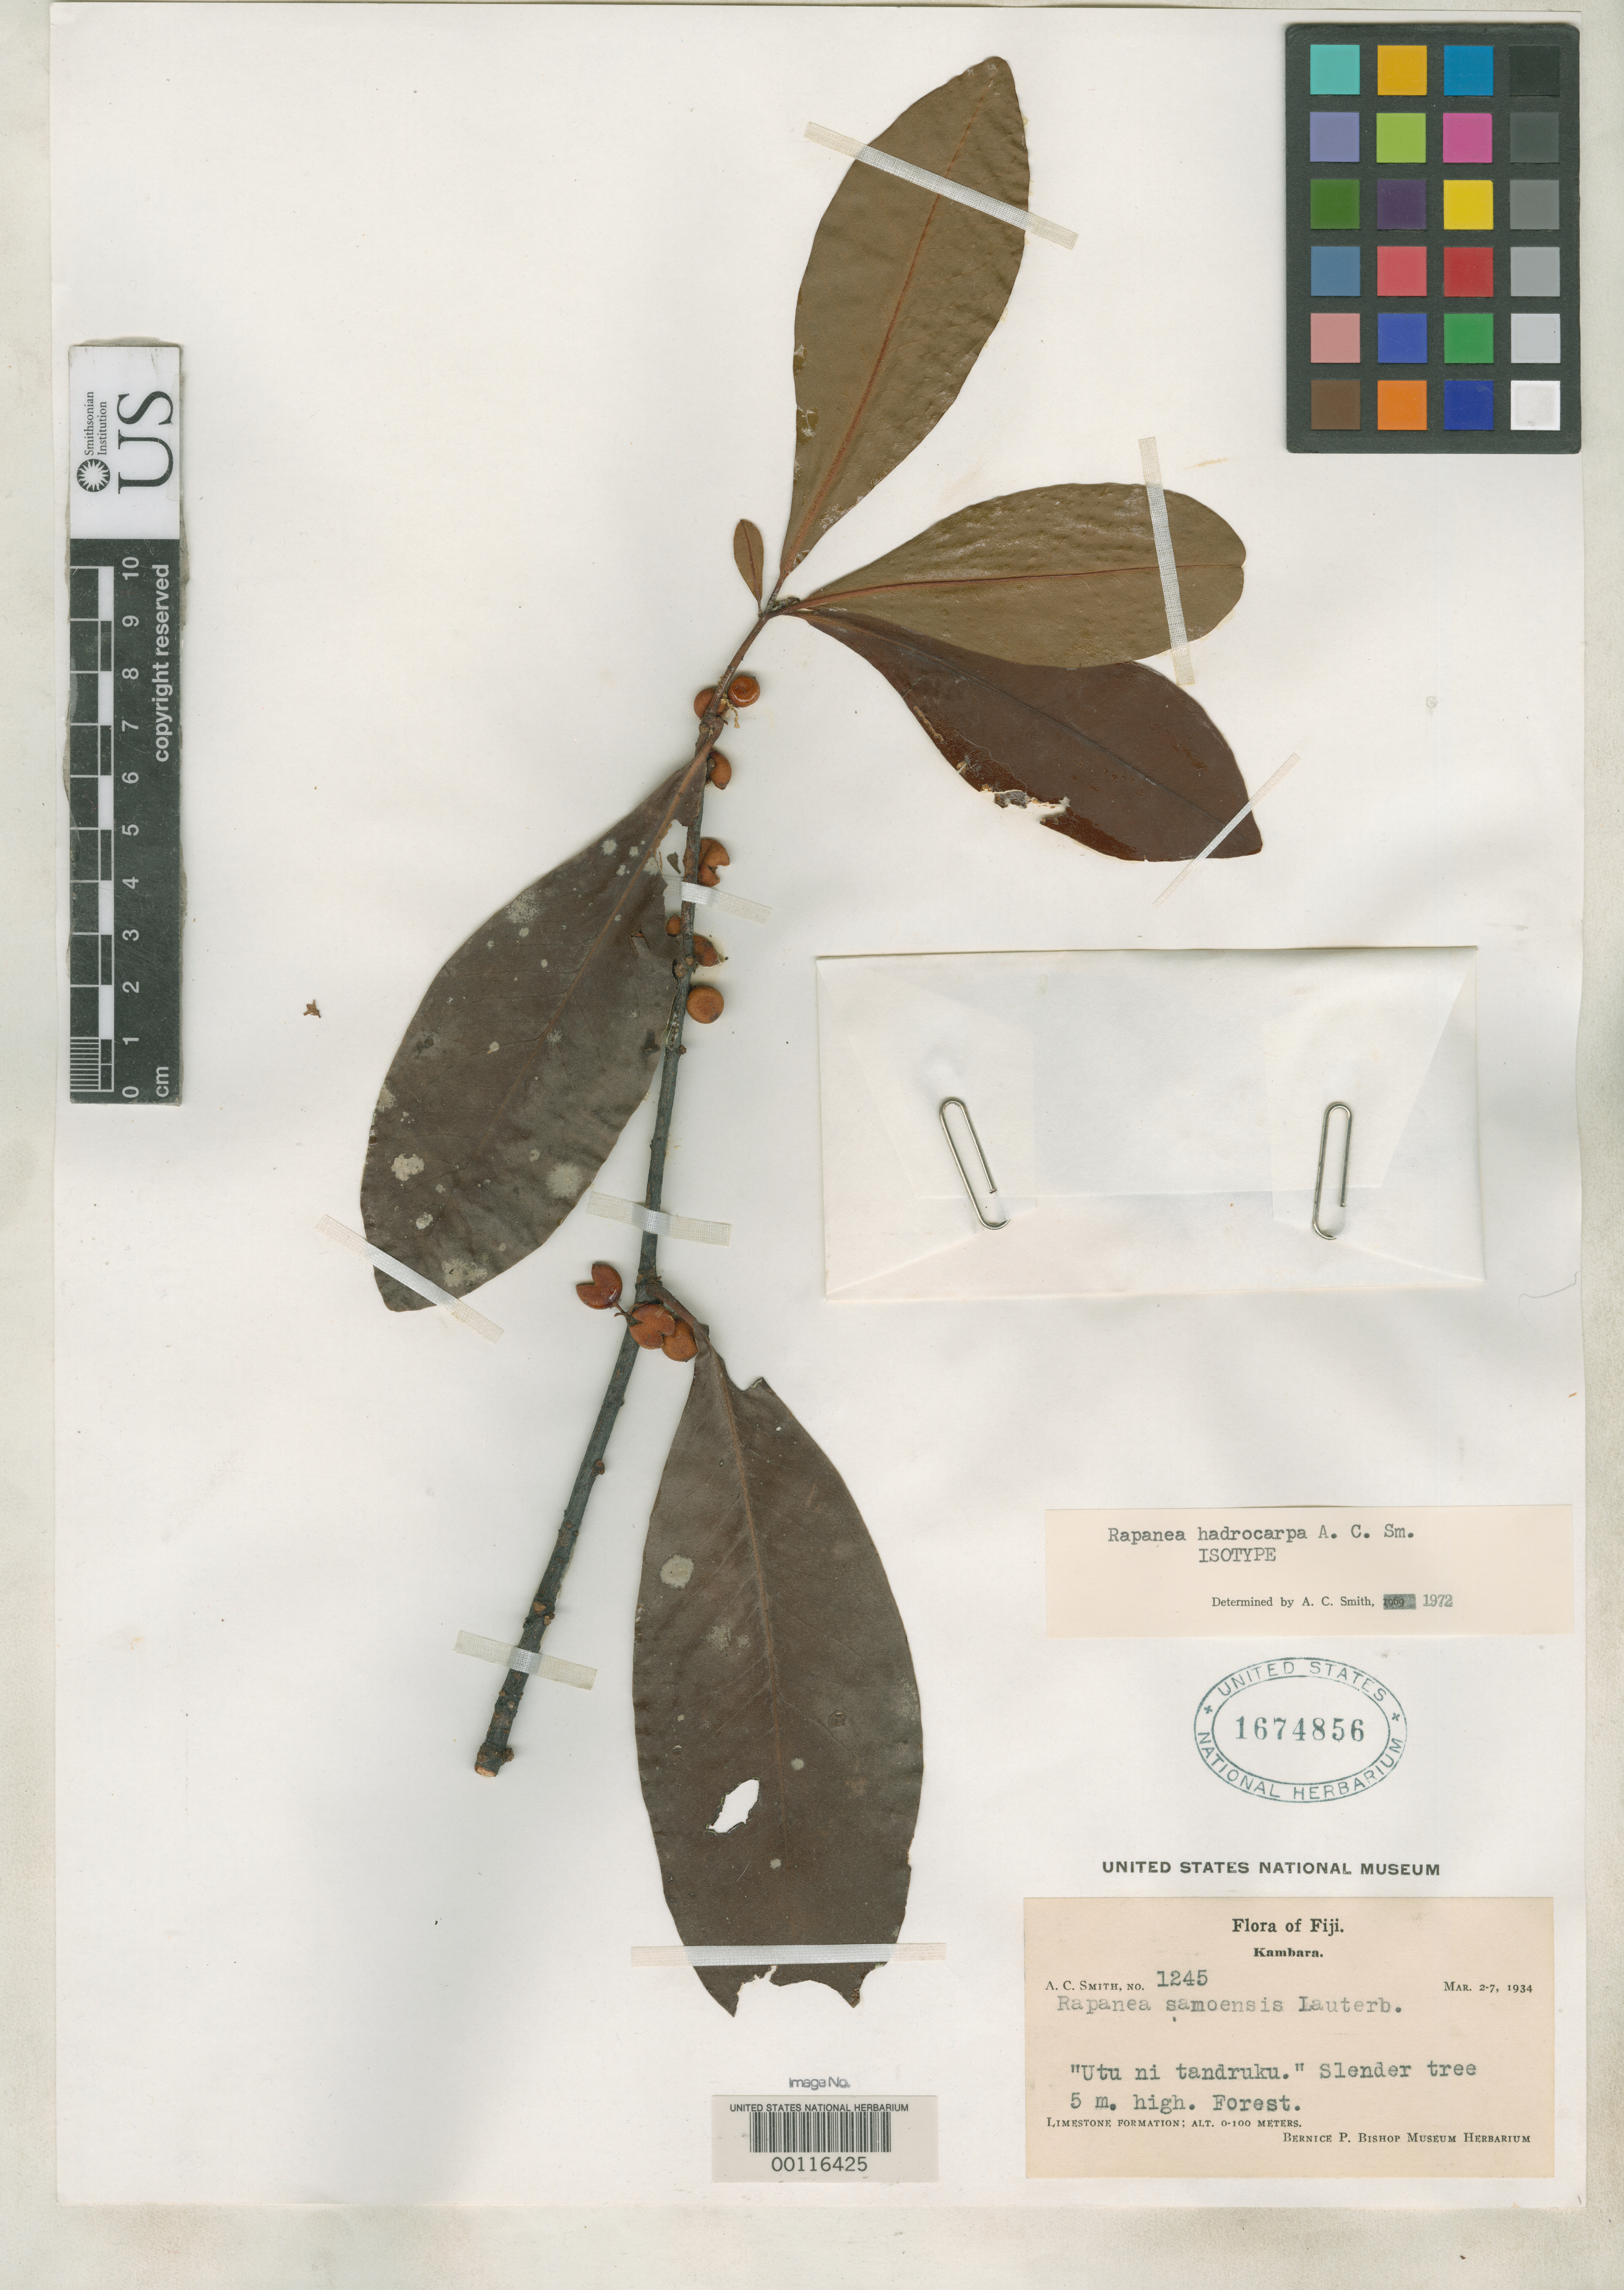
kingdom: Plantae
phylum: Tracheophyta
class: Magnoliopsida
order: Ericales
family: Primulaceae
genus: Rapanea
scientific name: Rapanea hadrocarpa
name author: A.C. Sm.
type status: Isotype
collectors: A. C. Smith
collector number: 1245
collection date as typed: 02 Mar 1934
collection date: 1934-03-02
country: Fiji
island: Kabara [Kambara]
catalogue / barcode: US 1674856